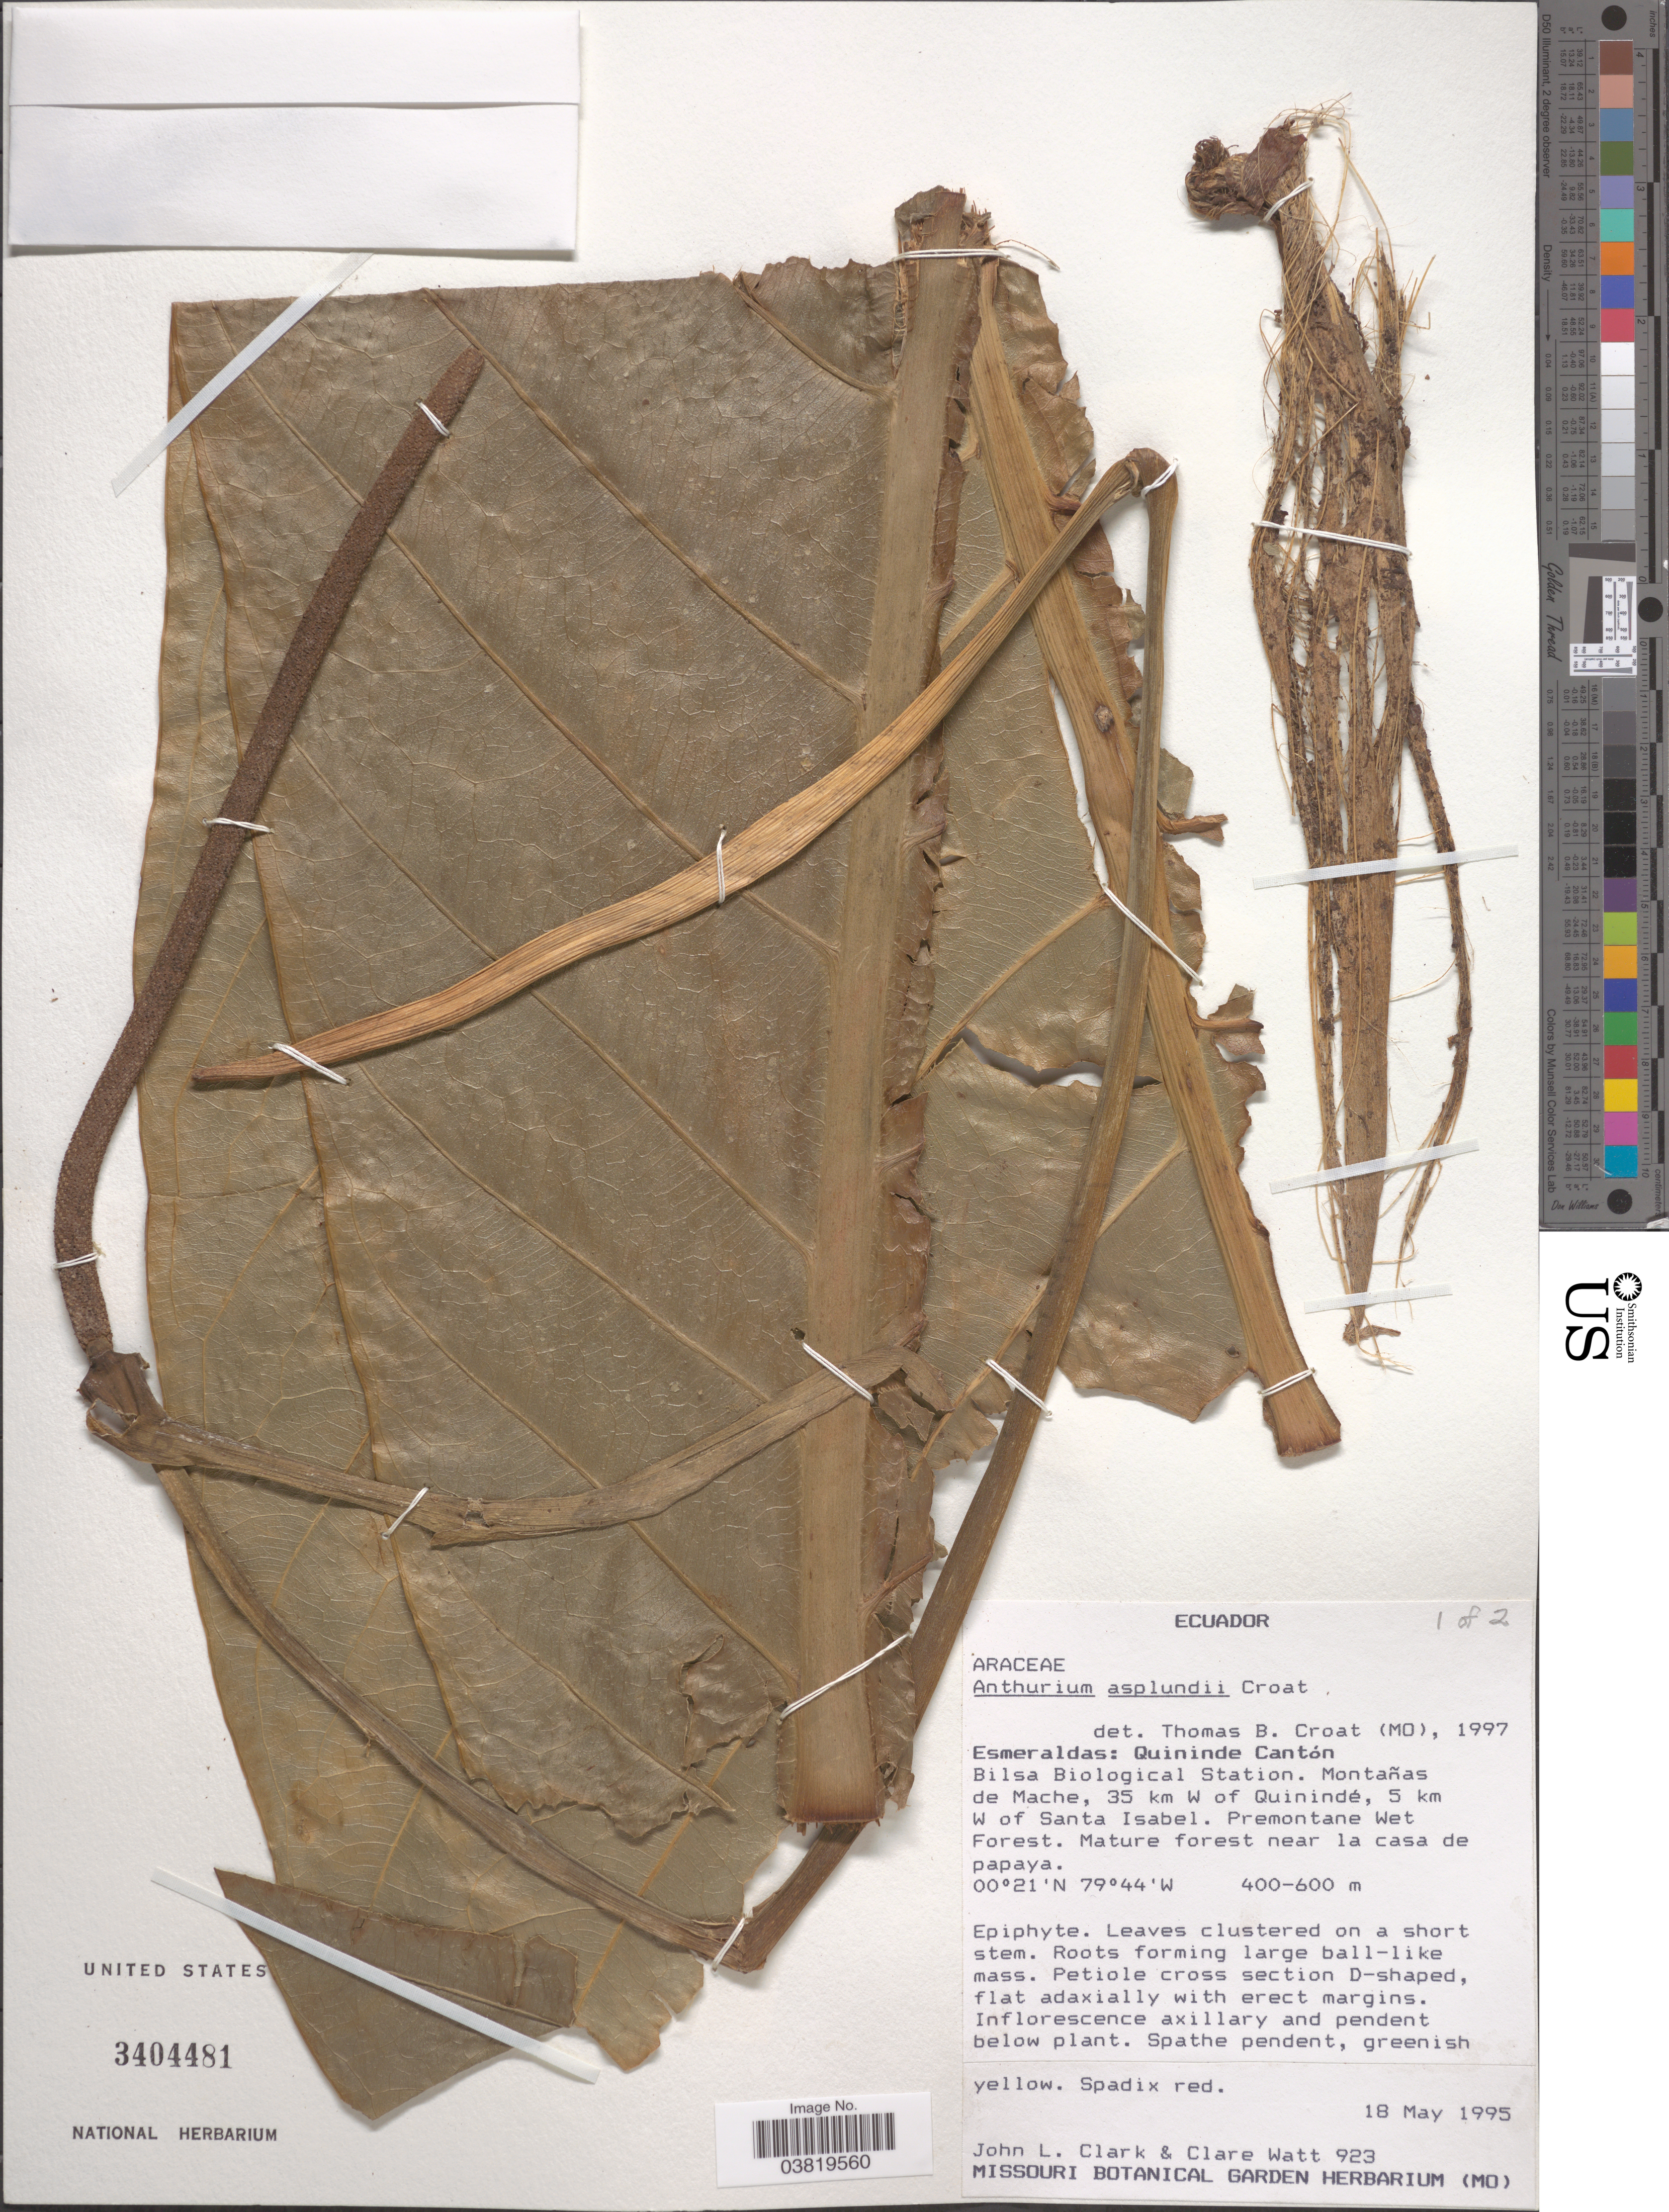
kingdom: Plantae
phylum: Tracheophyta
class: Liliopsida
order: Alismatales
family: Araceae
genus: Anthurium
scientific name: Anthurium asplundii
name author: Croat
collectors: J. L. Clark & C. Watt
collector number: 923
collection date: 1995-05-18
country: Ecuador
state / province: Esmeraldas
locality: Quininde Cantón. Bilsa Biological Station. Montañas de Mache, 35 km W of Quinindé, 5 km W of Santa Isabel. Near la casa de papaya.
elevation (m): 400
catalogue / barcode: US 3404481